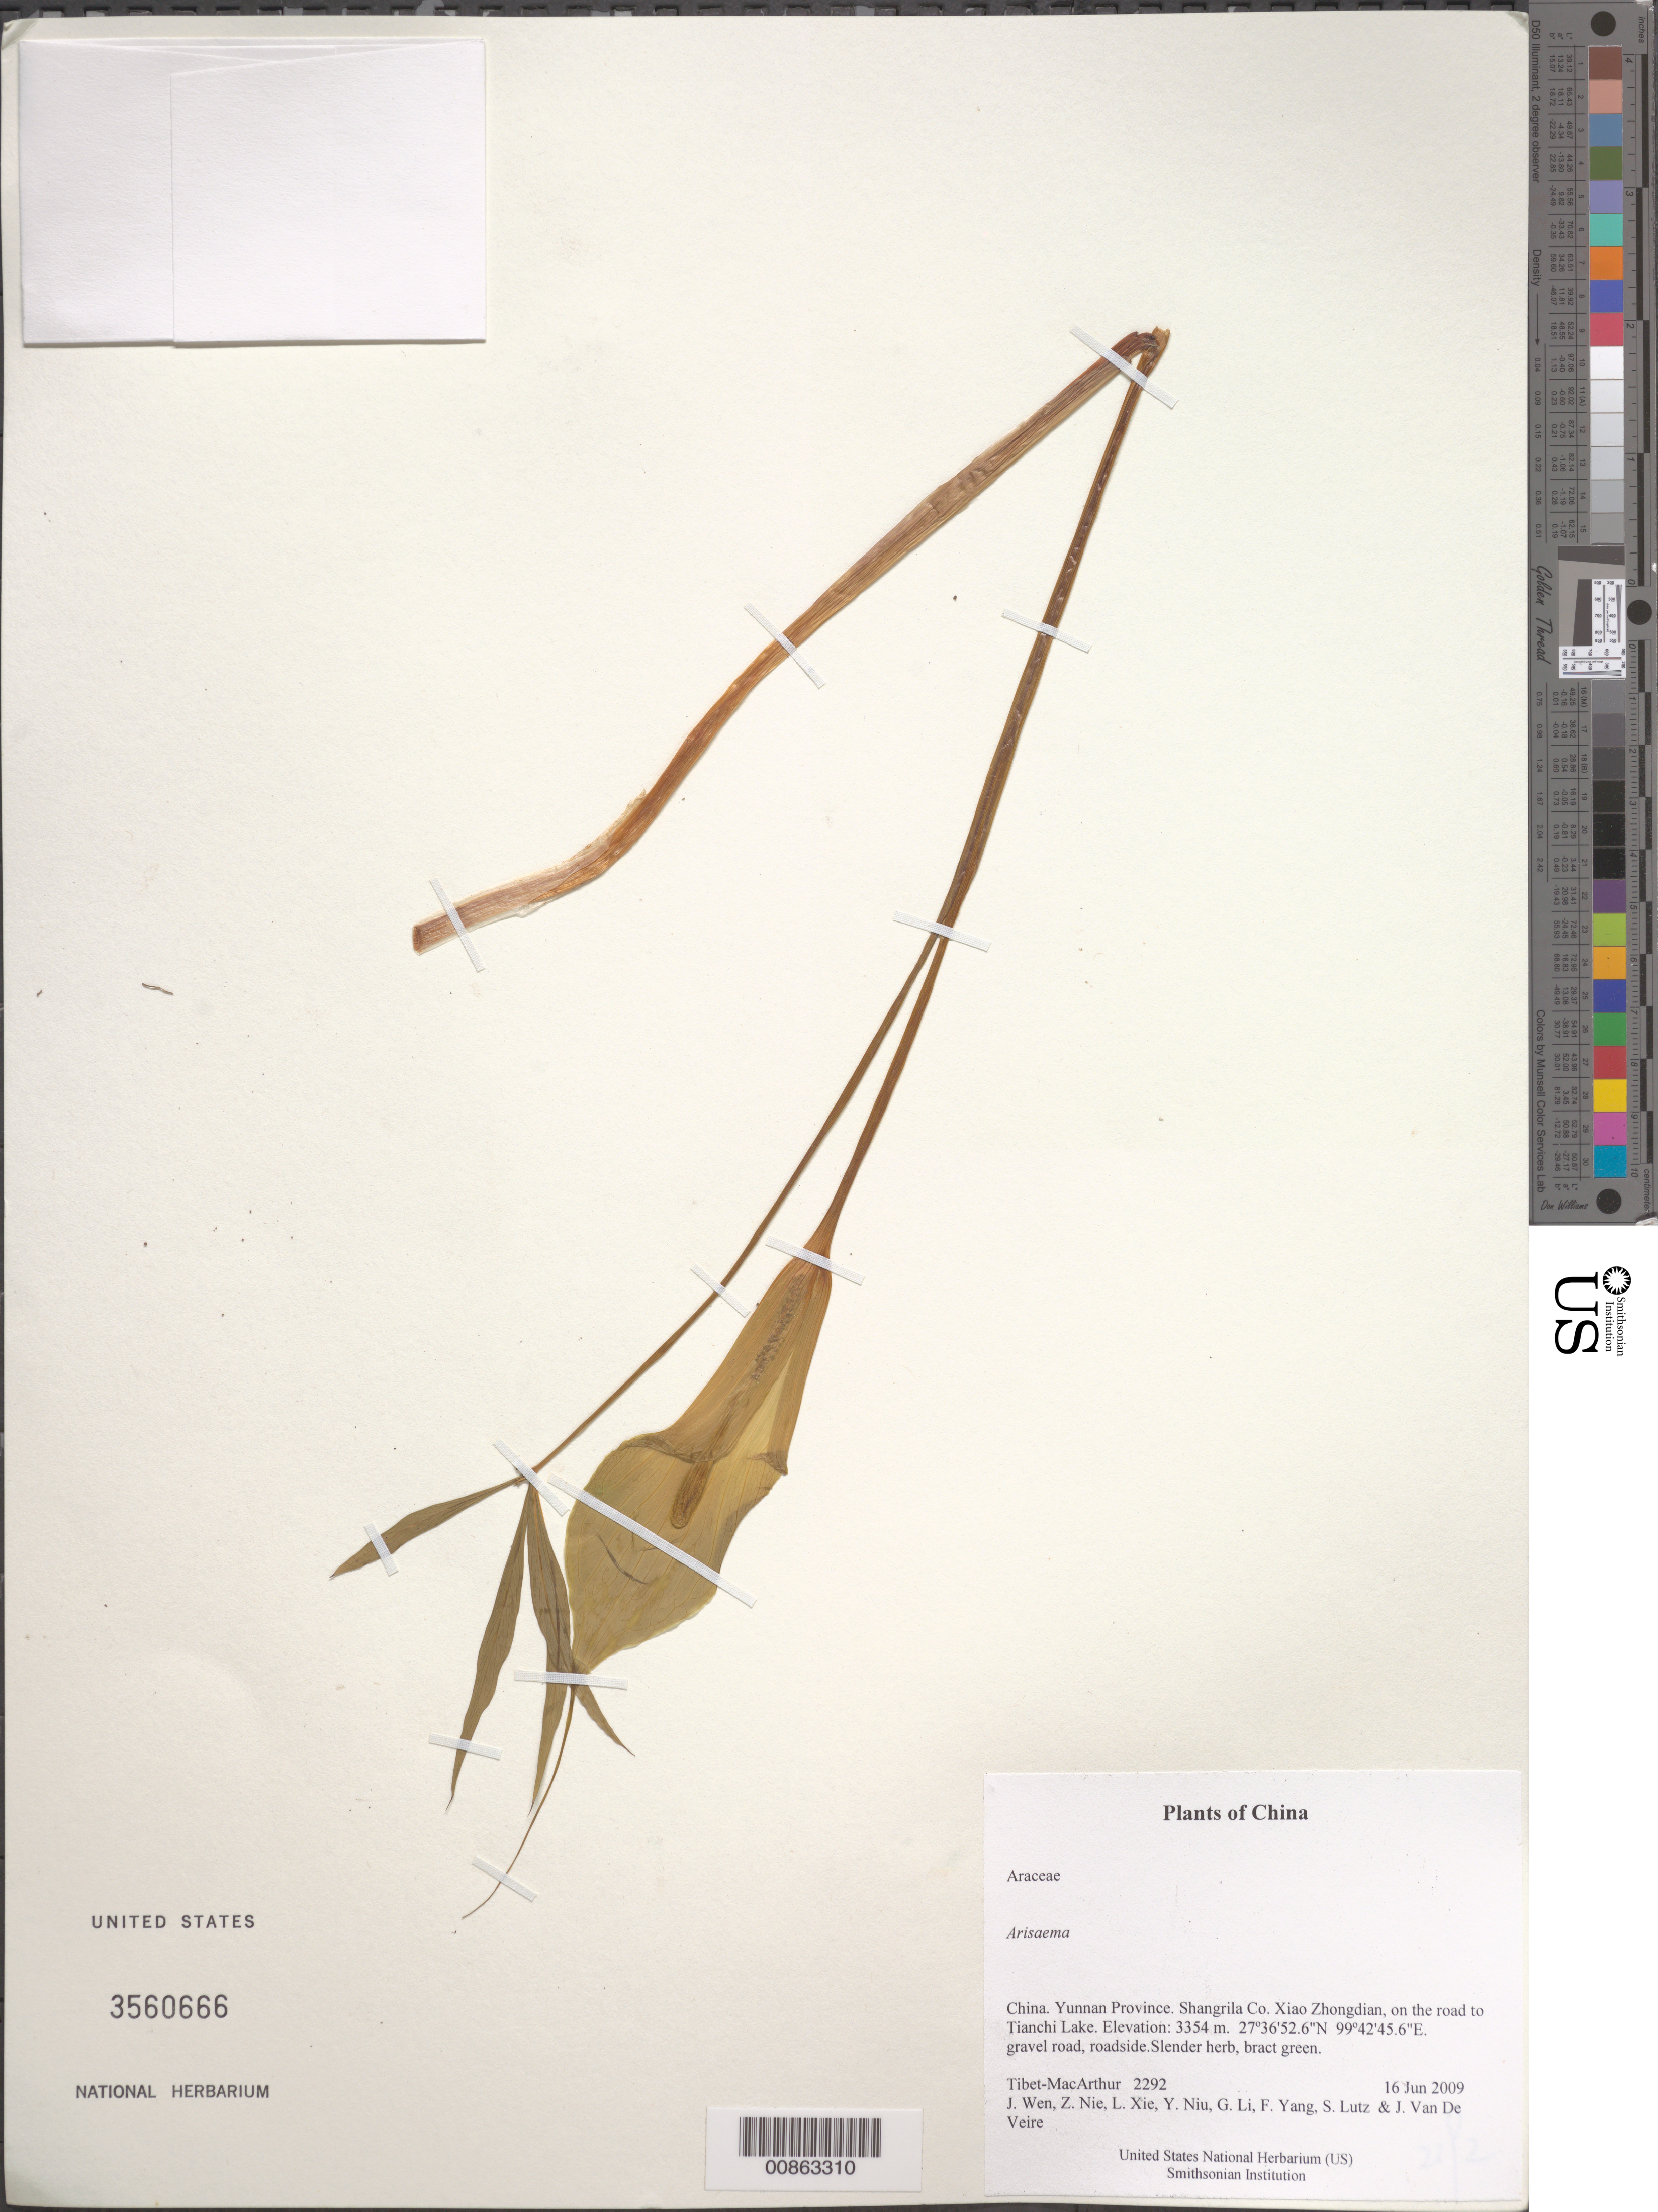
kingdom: Plantae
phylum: Tracheophyta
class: Liliopsida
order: Alismatales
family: Araceae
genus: Arisaema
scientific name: Arisaema sp.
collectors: Tibet-MacArthur, J. Wen, Z. Nie, L. Xie & et al.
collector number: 2292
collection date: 2009-06-16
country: China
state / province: Yunnan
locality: Shangrila Co. Xiao Zhongdian, on the road to Tianchi Lake.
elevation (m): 3354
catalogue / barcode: US 3560666